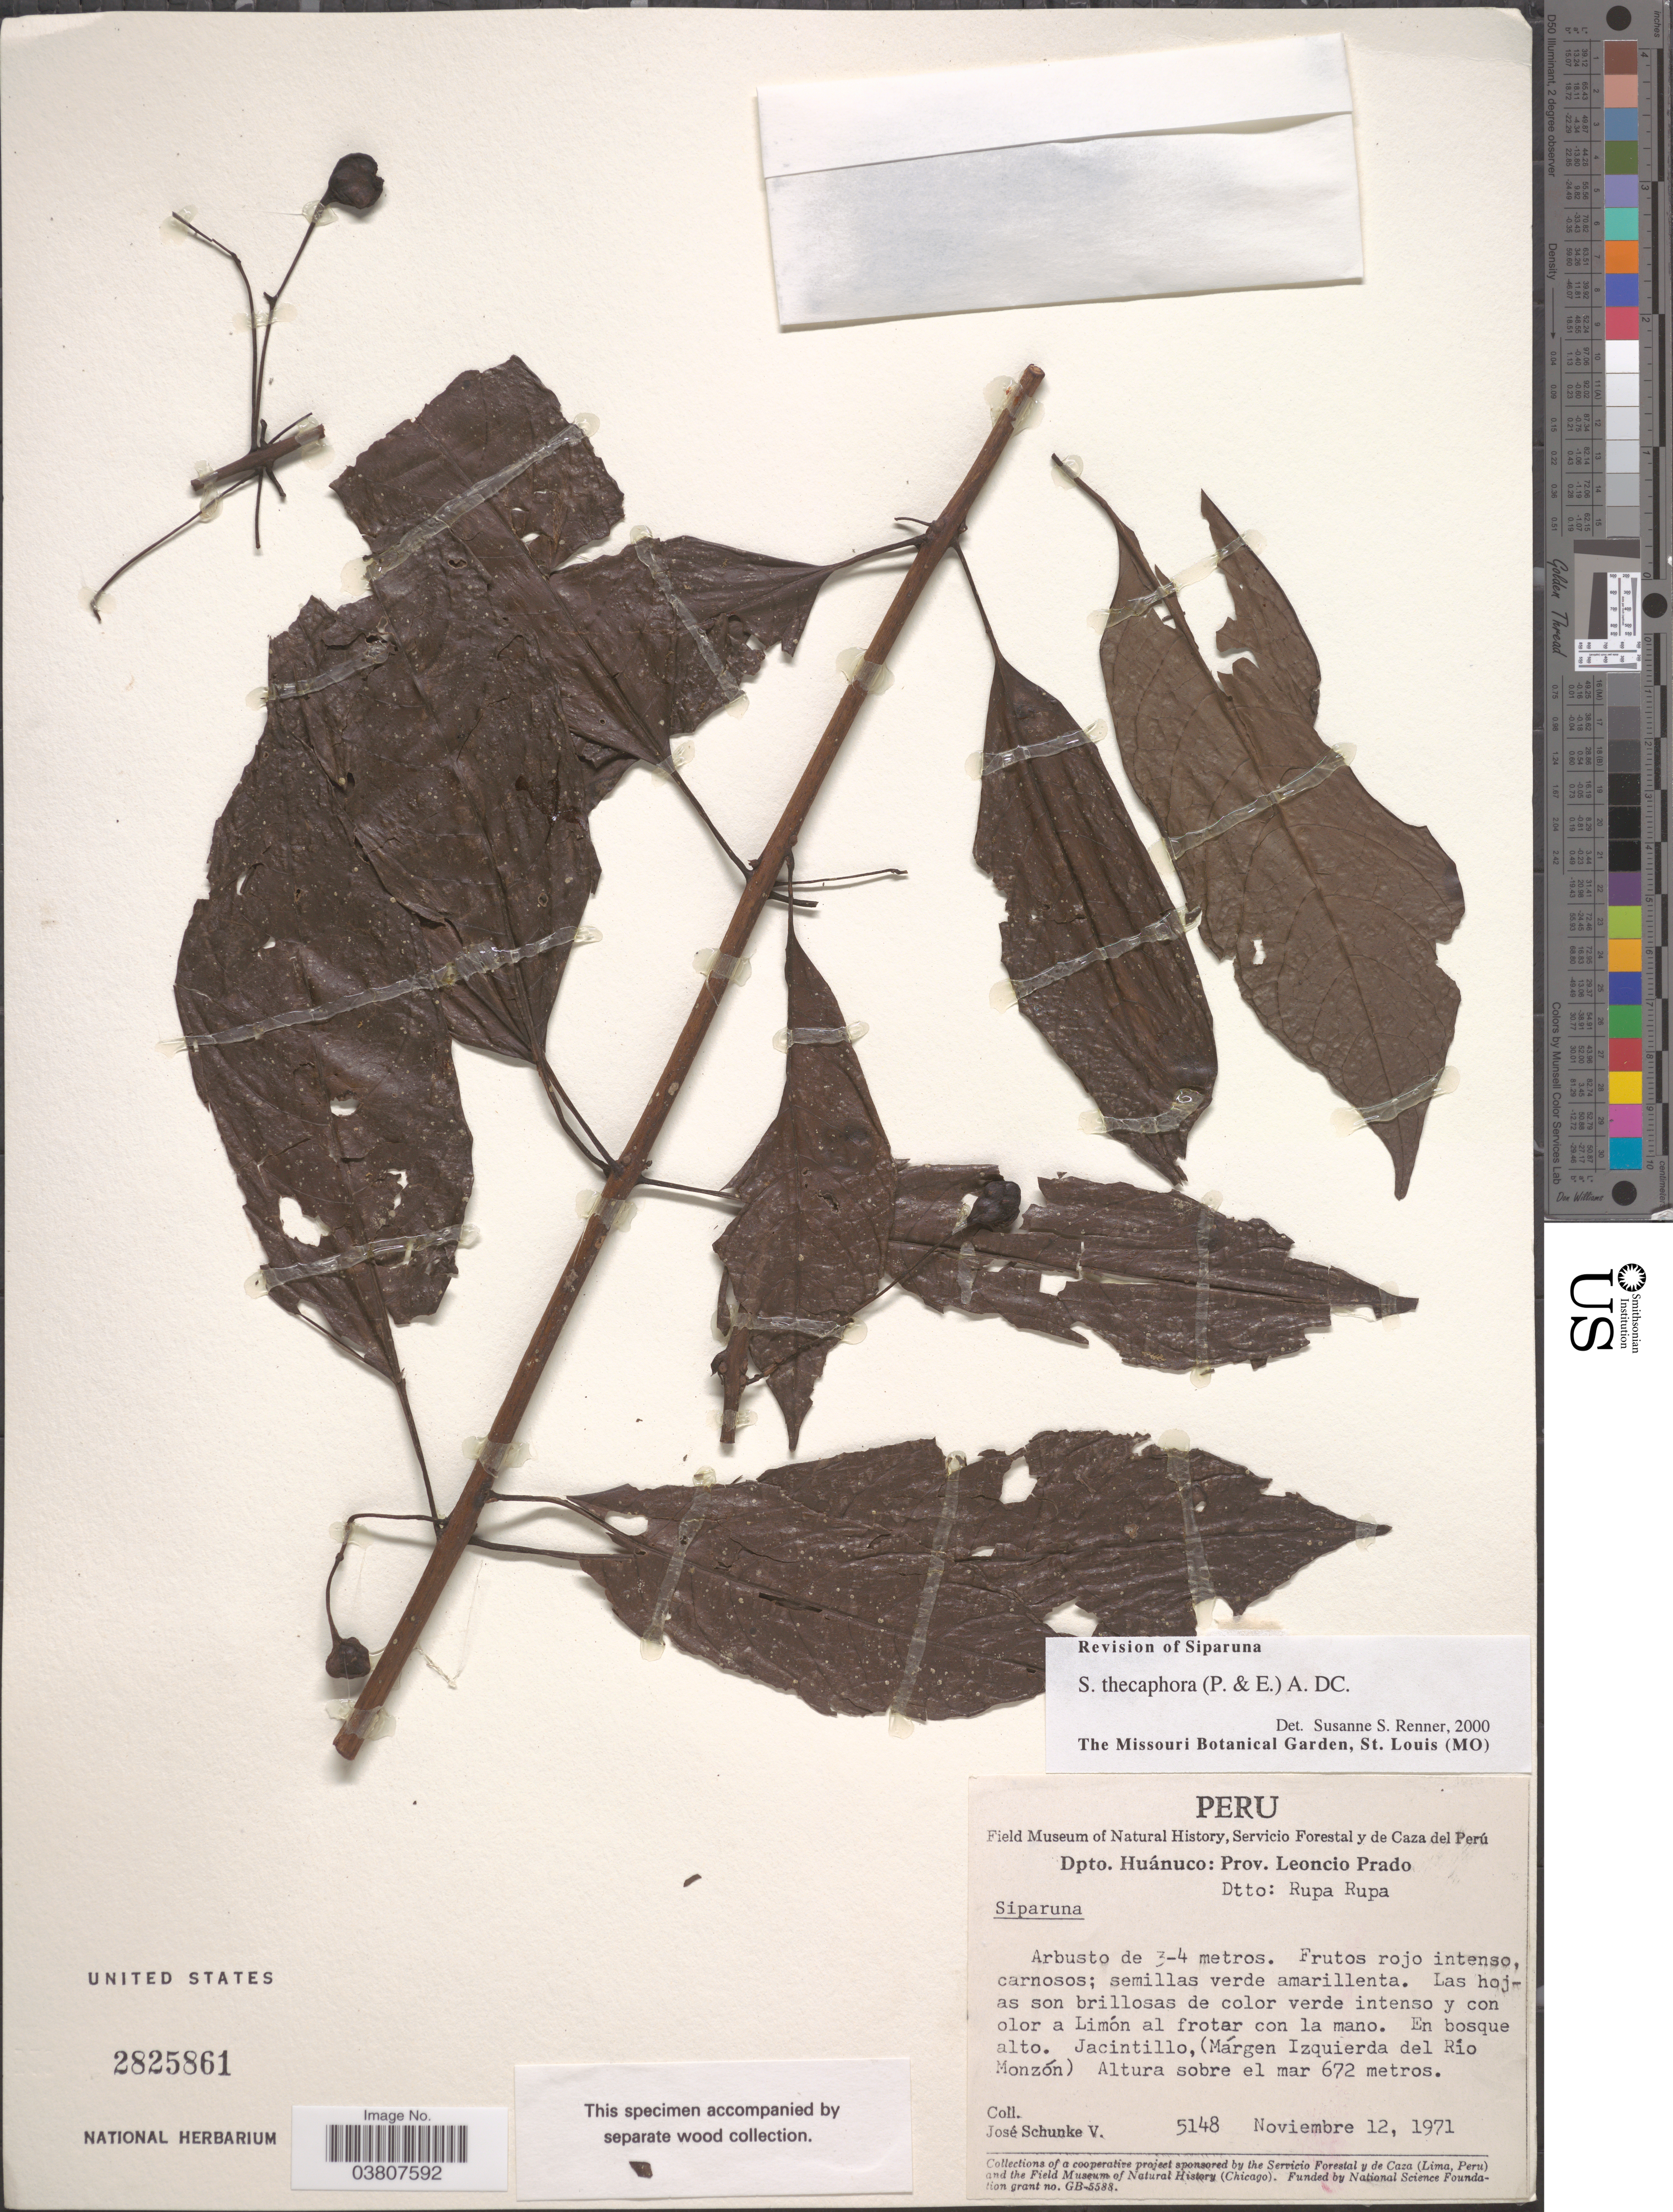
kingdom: Plantae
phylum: Tracheophyta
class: Magnoliopsida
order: Laurales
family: Siparunaceae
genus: Siparuna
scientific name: Siparuna thecaphora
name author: (Poepp. & Endl.) A. DC.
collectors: J. Schunke Vigo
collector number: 5148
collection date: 1971-11-12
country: Peru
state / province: Huánuco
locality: Dpto. Huánuco: Prov. Leoncio Prado Dtto. Rupa Rupa. En bosque alto. Jacintillo, (Márgen Izquierda del Río Monzón).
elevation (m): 672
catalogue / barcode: US 2825861